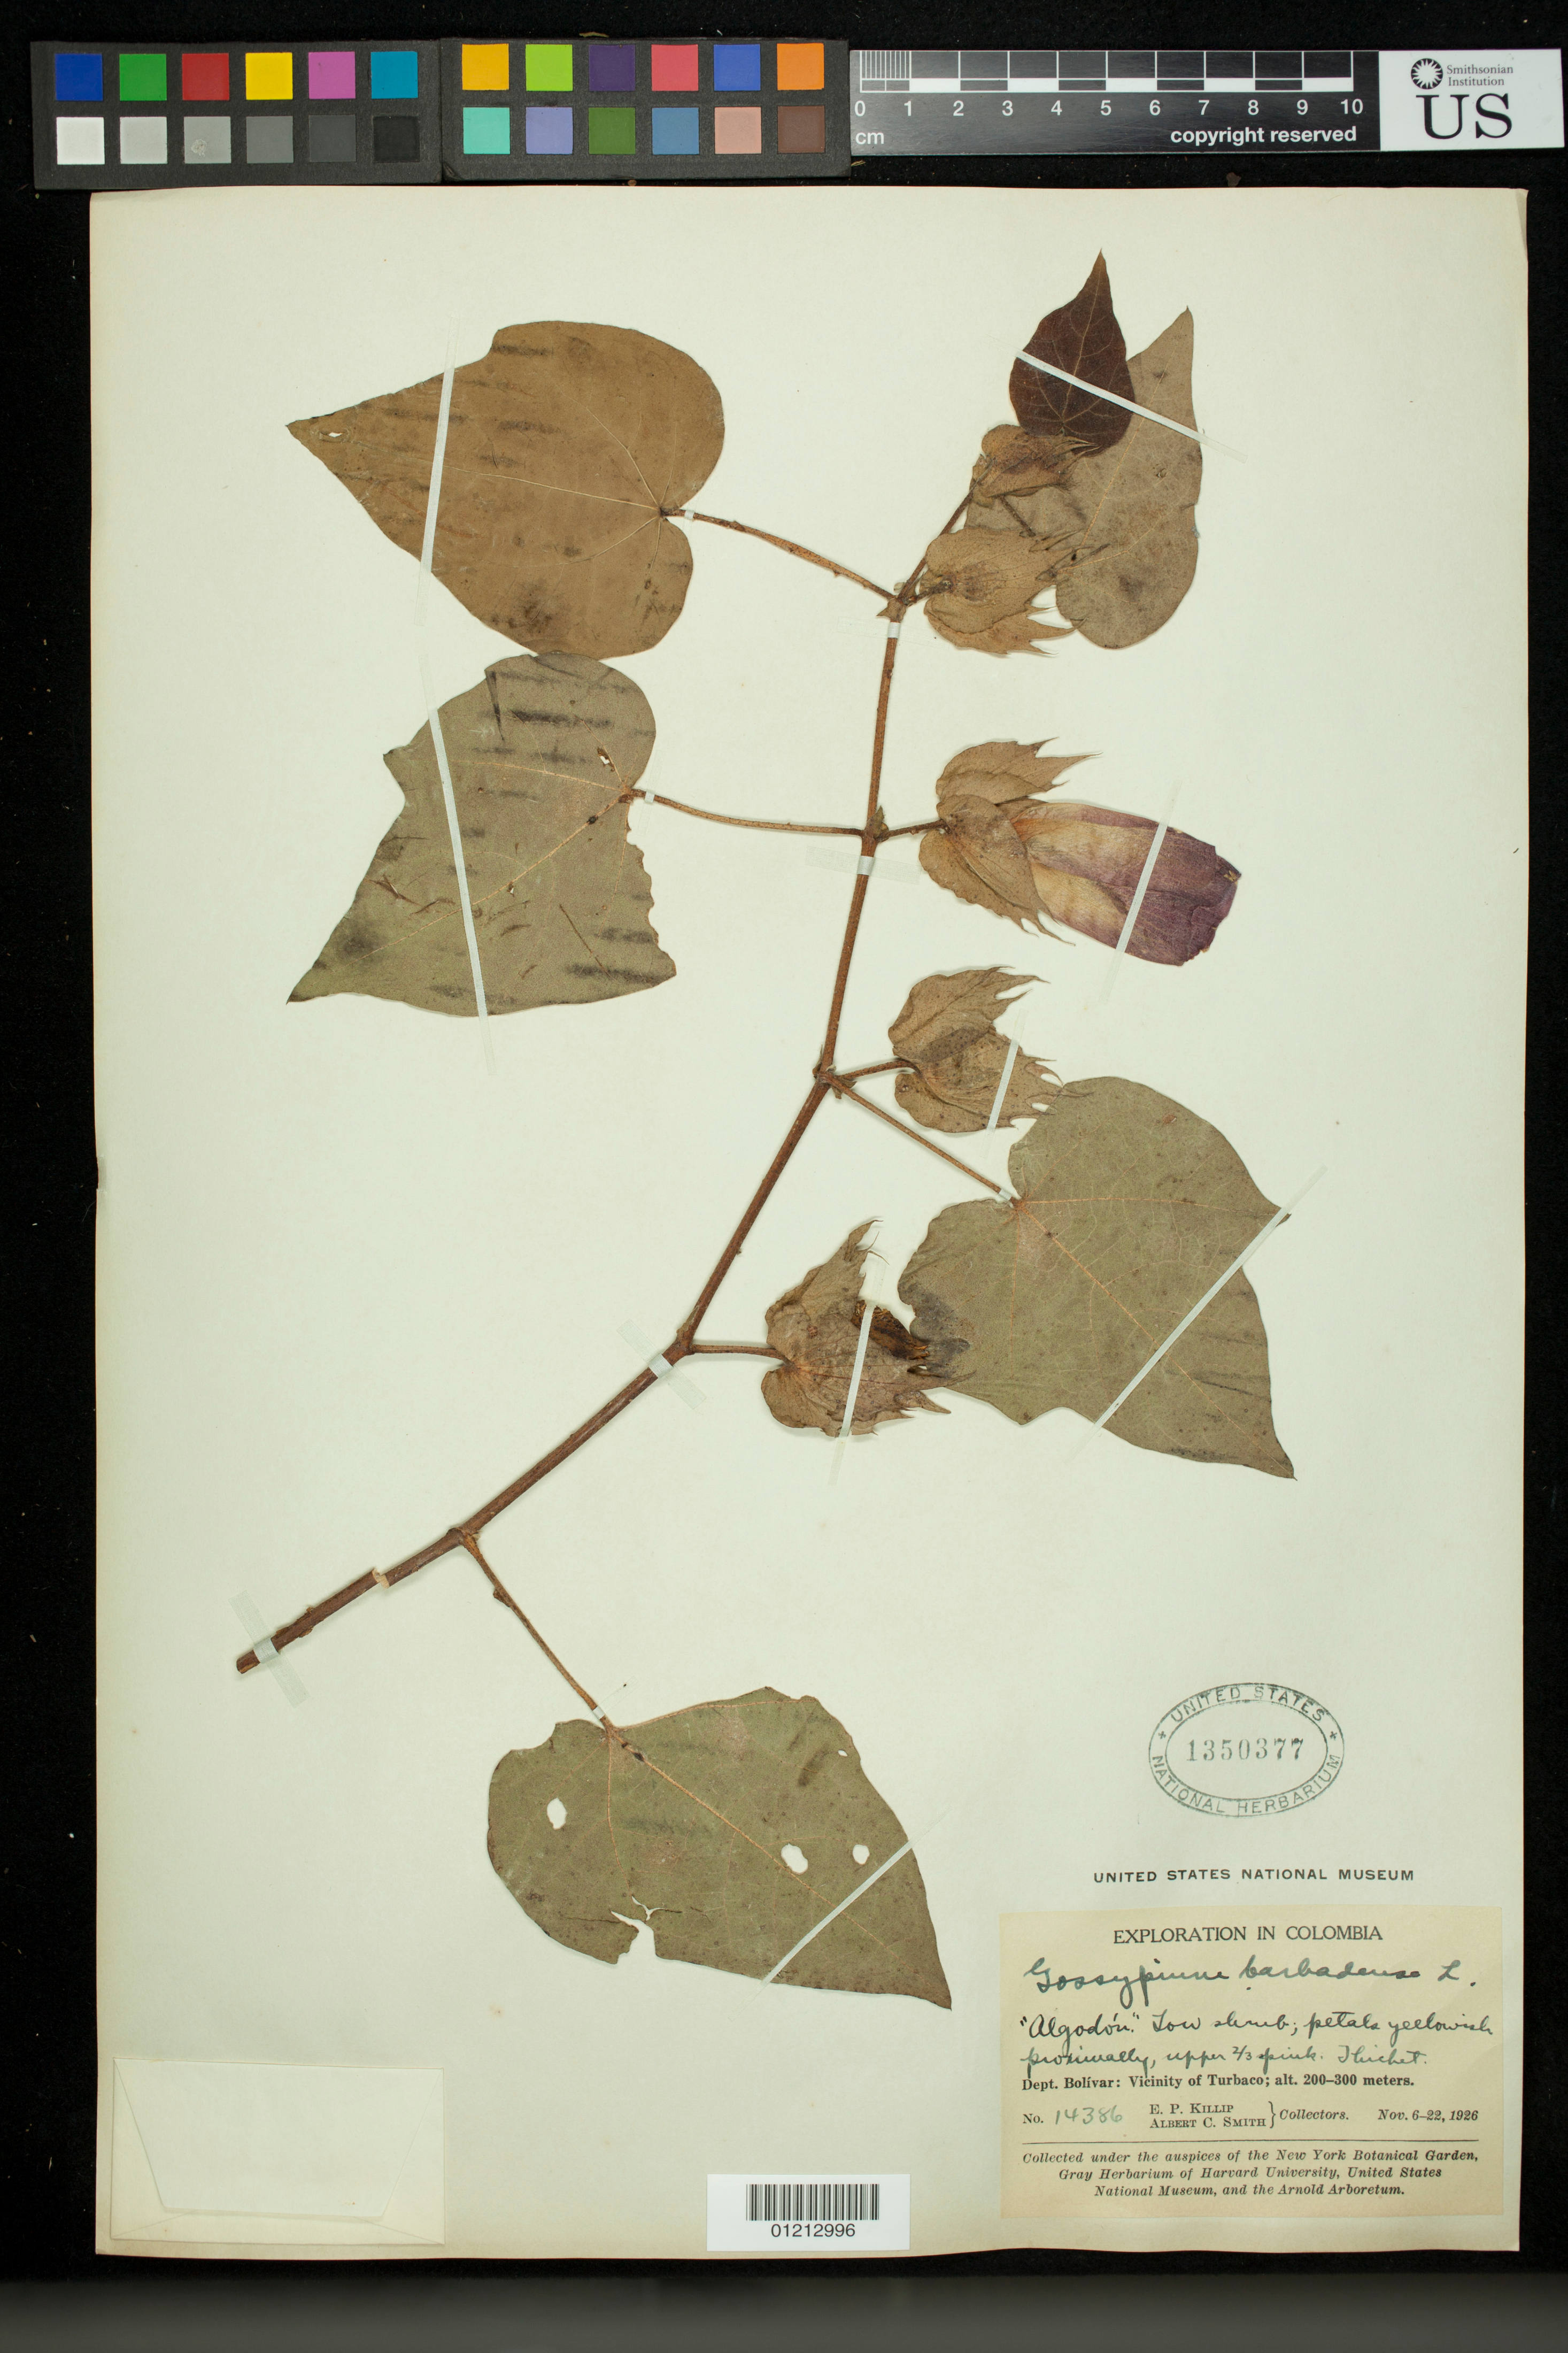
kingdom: Plantae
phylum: Tracheophyta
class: Magnoliopsida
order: Malvales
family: Malvaceae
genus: Gossypium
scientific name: Gossypium hirsutum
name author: L.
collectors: E. P. Killip & A. C. Smith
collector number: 14386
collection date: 1926-11-06/1926-11-22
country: Colombia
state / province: Bolívar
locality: Vicinity of Turbaco.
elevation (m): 200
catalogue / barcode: US 1350377